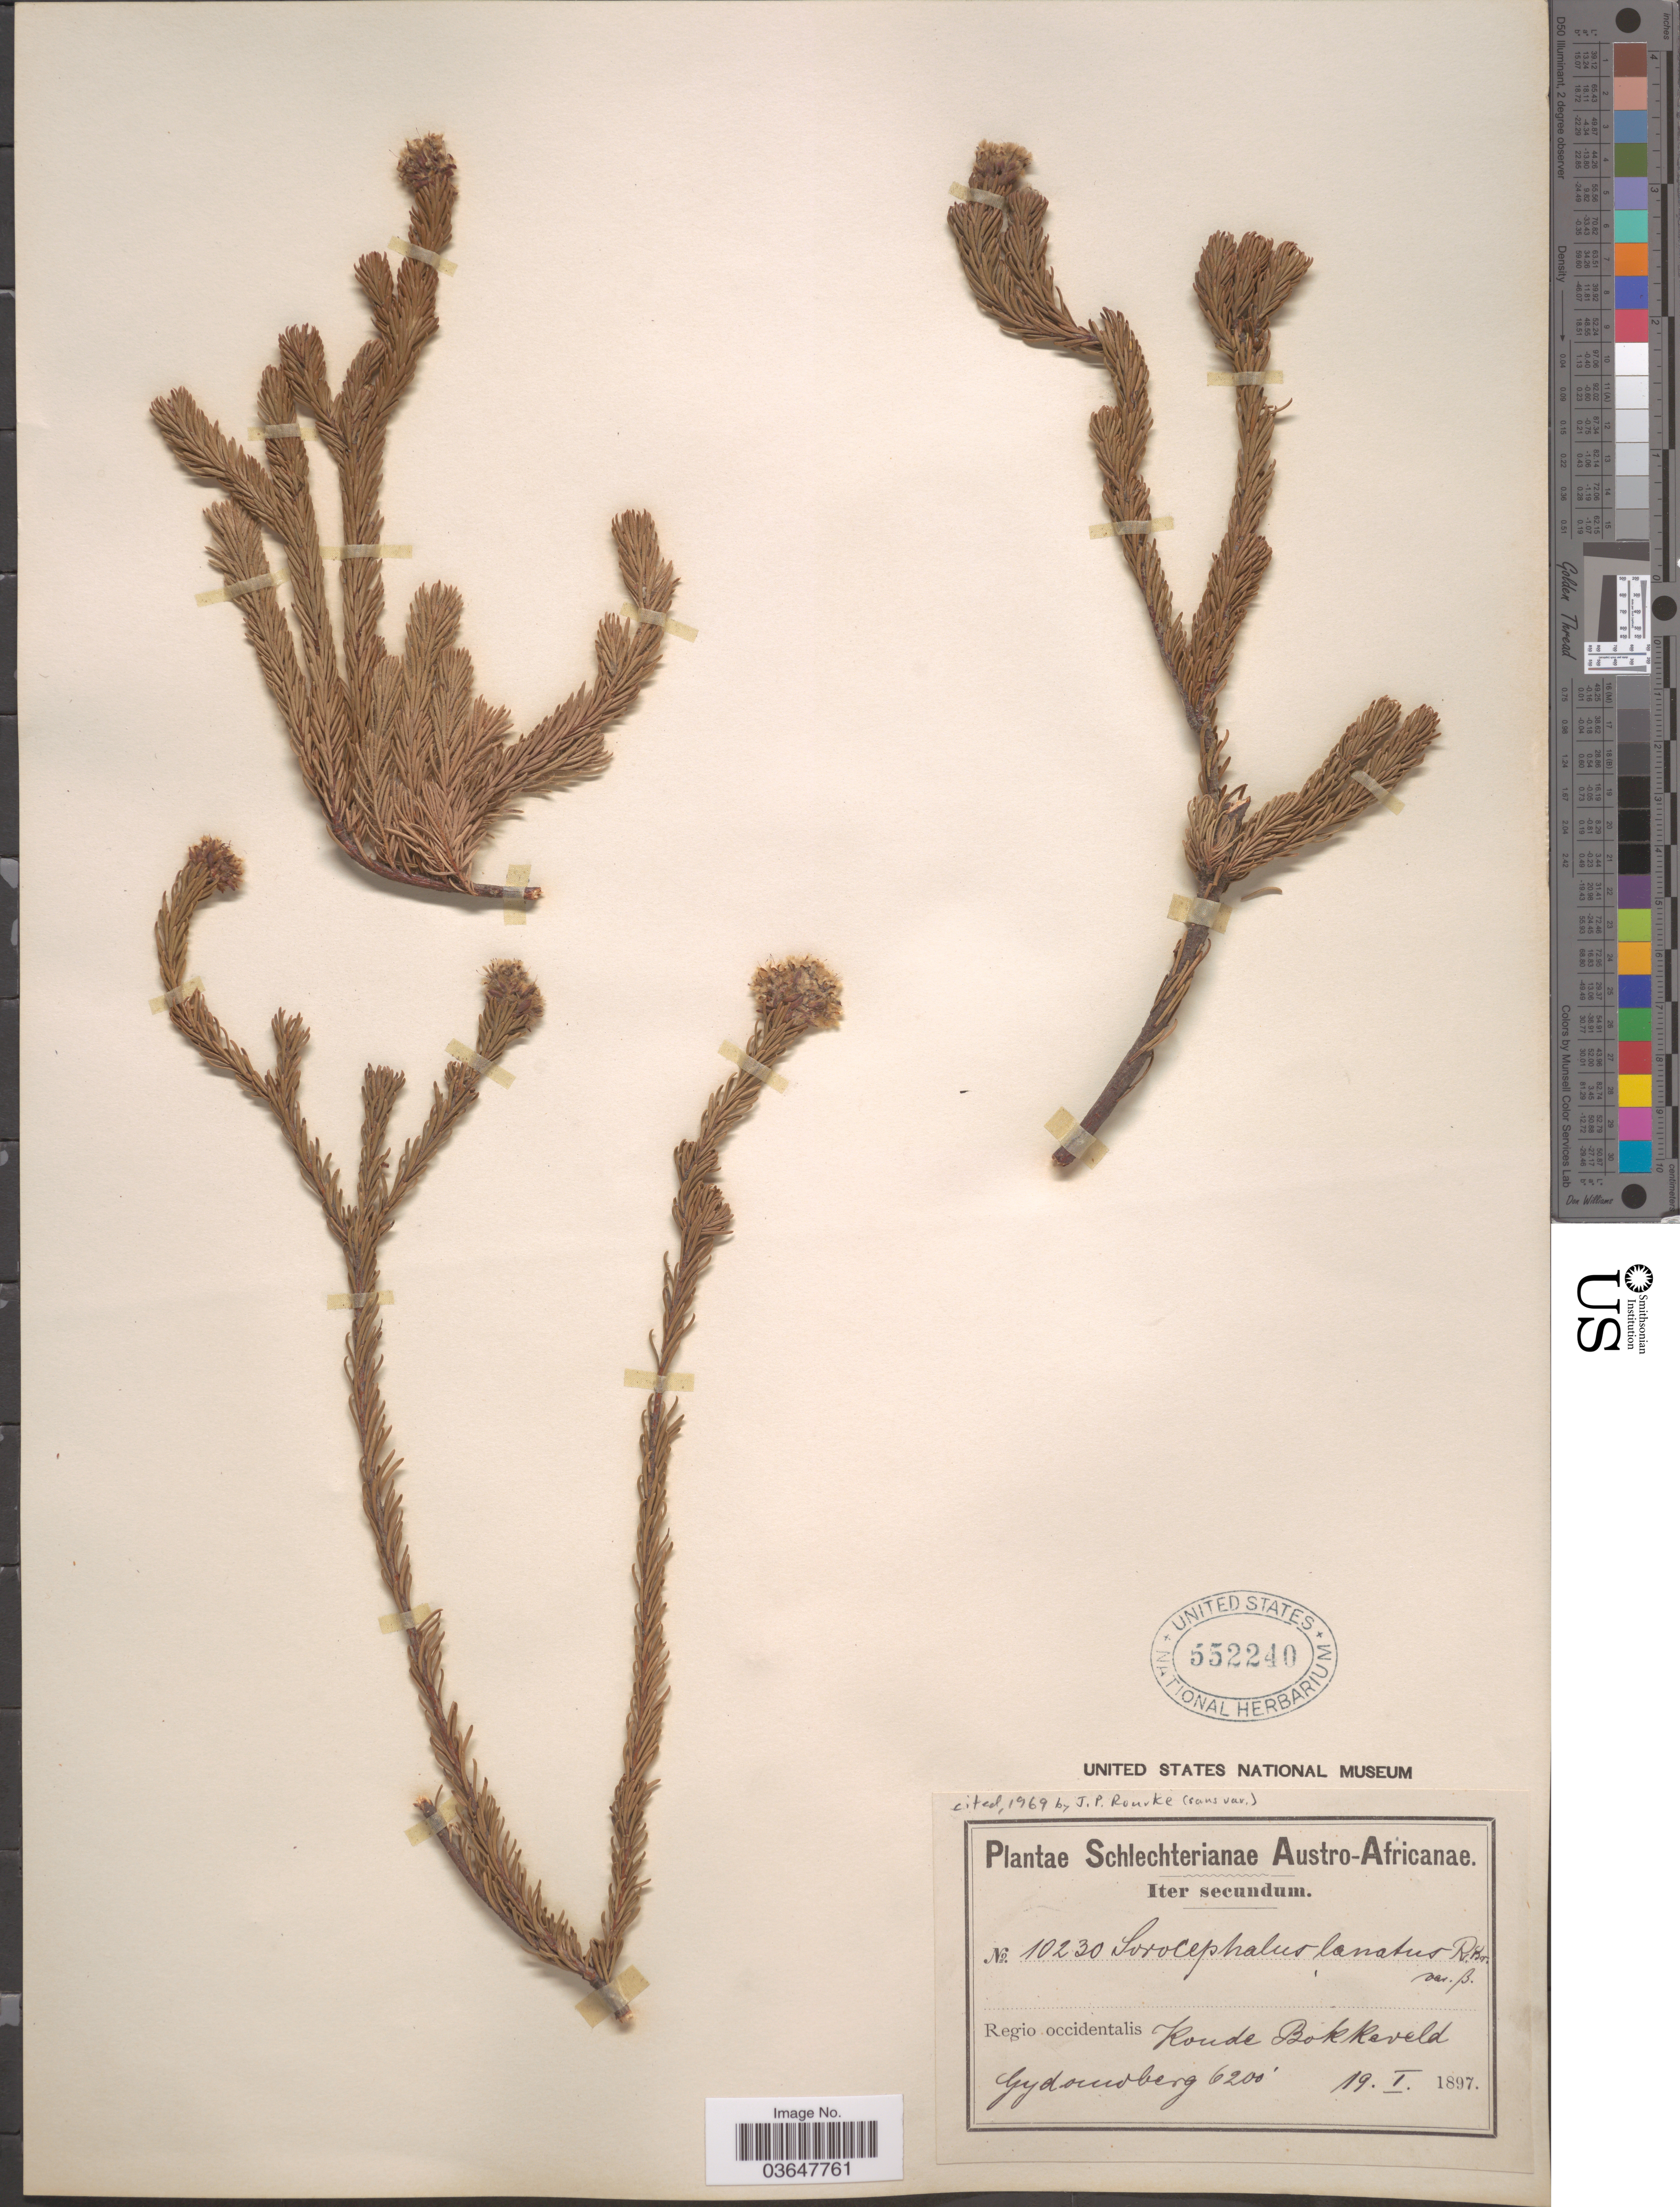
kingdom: Plantae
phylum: Tracheophyta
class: Magnoliopsida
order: Proteales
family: Proteaceae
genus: Sorocephalus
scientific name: Sorocephalus lanatus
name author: R. Br.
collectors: Schlechter, --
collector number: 10230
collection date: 1897-01-19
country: South Africa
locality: Austro-Africanae. Regio occidentalis. Koude Bokkeveld. Lydondberg.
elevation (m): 1890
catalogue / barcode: US 552240